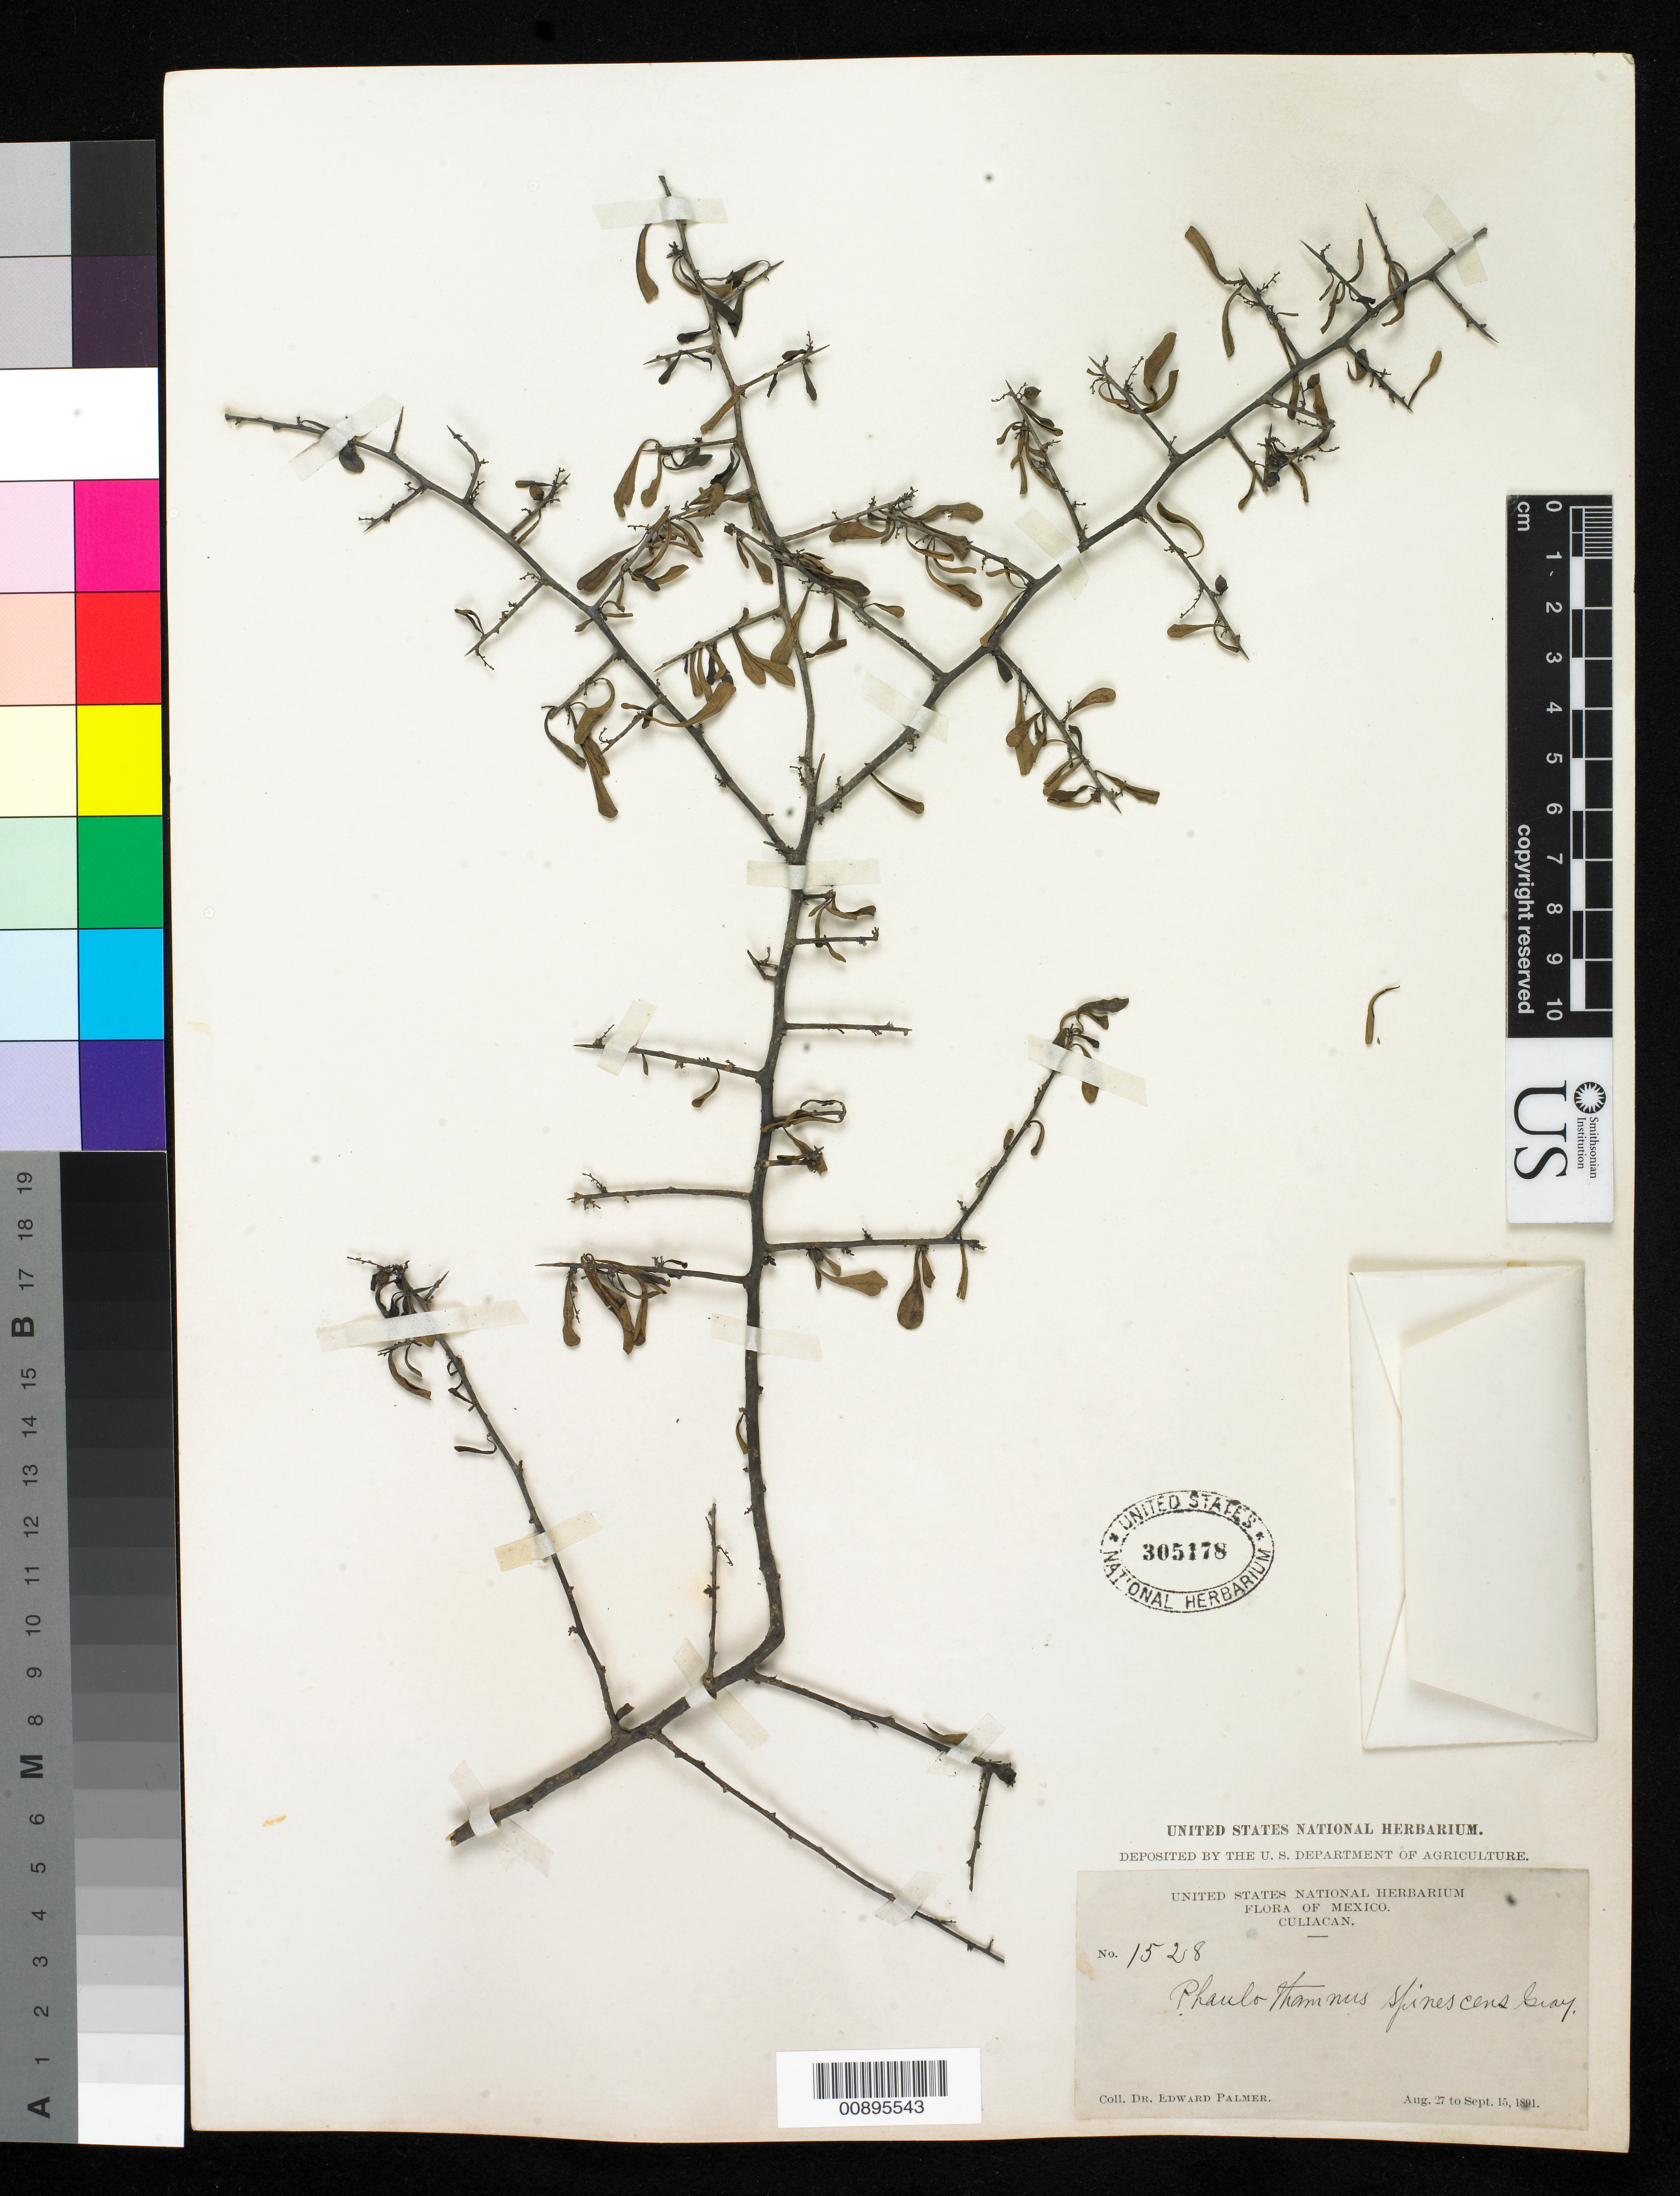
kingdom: Plantae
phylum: Tracheophyta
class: Magnoliopsida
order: Caryophyllales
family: Achatocarpaceae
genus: Phaulothamnus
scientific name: Phaulothamnus spinescens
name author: A. Gray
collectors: E. Palmer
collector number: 1528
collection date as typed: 27 Aug 1891 to 15 Sep 1891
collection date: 1891-08-27/1891-09-15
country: Mexico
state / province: Sinaloa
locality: Culiacan, Sinaloa.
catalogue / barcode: US 305178